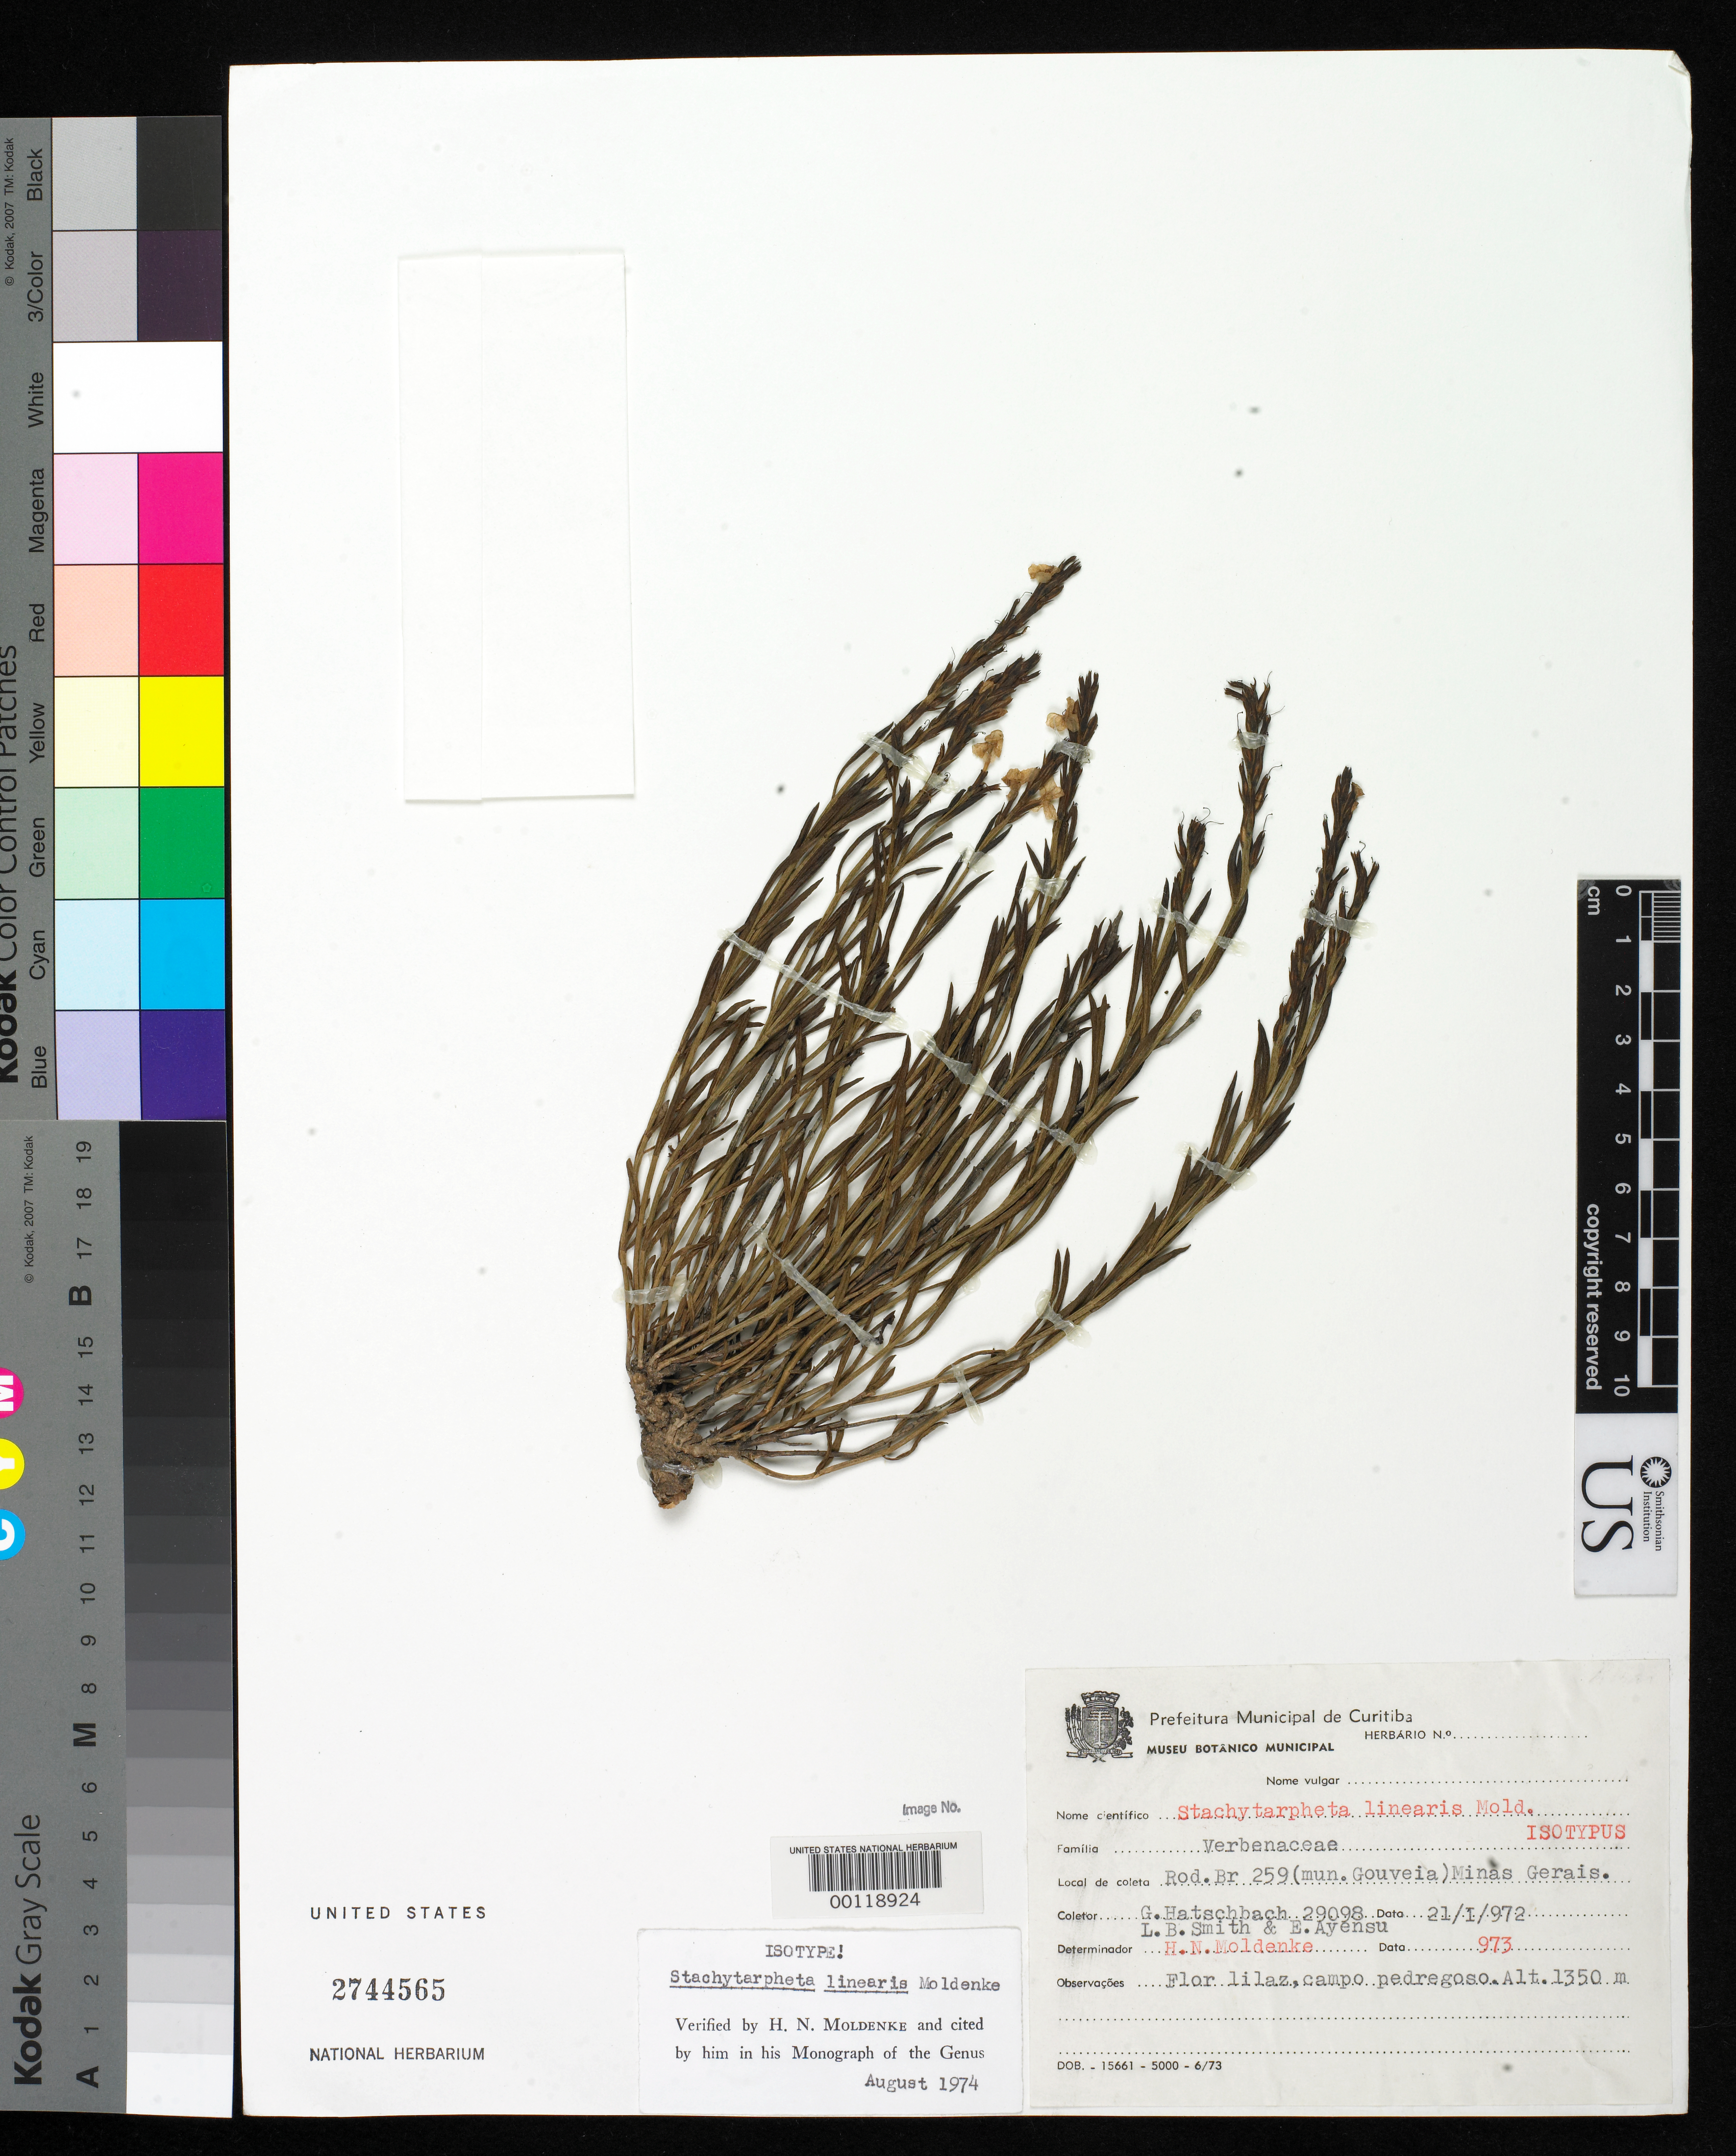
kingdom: Plantae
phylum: Tracheophyta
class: Magnoliopsida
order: Lamiales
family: Verbenaceae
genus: Stachytarpheta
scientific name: Stachytarpheta linearis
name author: Moldenke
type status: Isotype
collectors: G. Hatschbach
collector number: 29098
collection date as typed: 21 Jan 1972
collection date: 1972-01-21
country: Brazil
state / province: Minas Gerais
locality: Gouveia.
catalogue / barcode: US 2744565